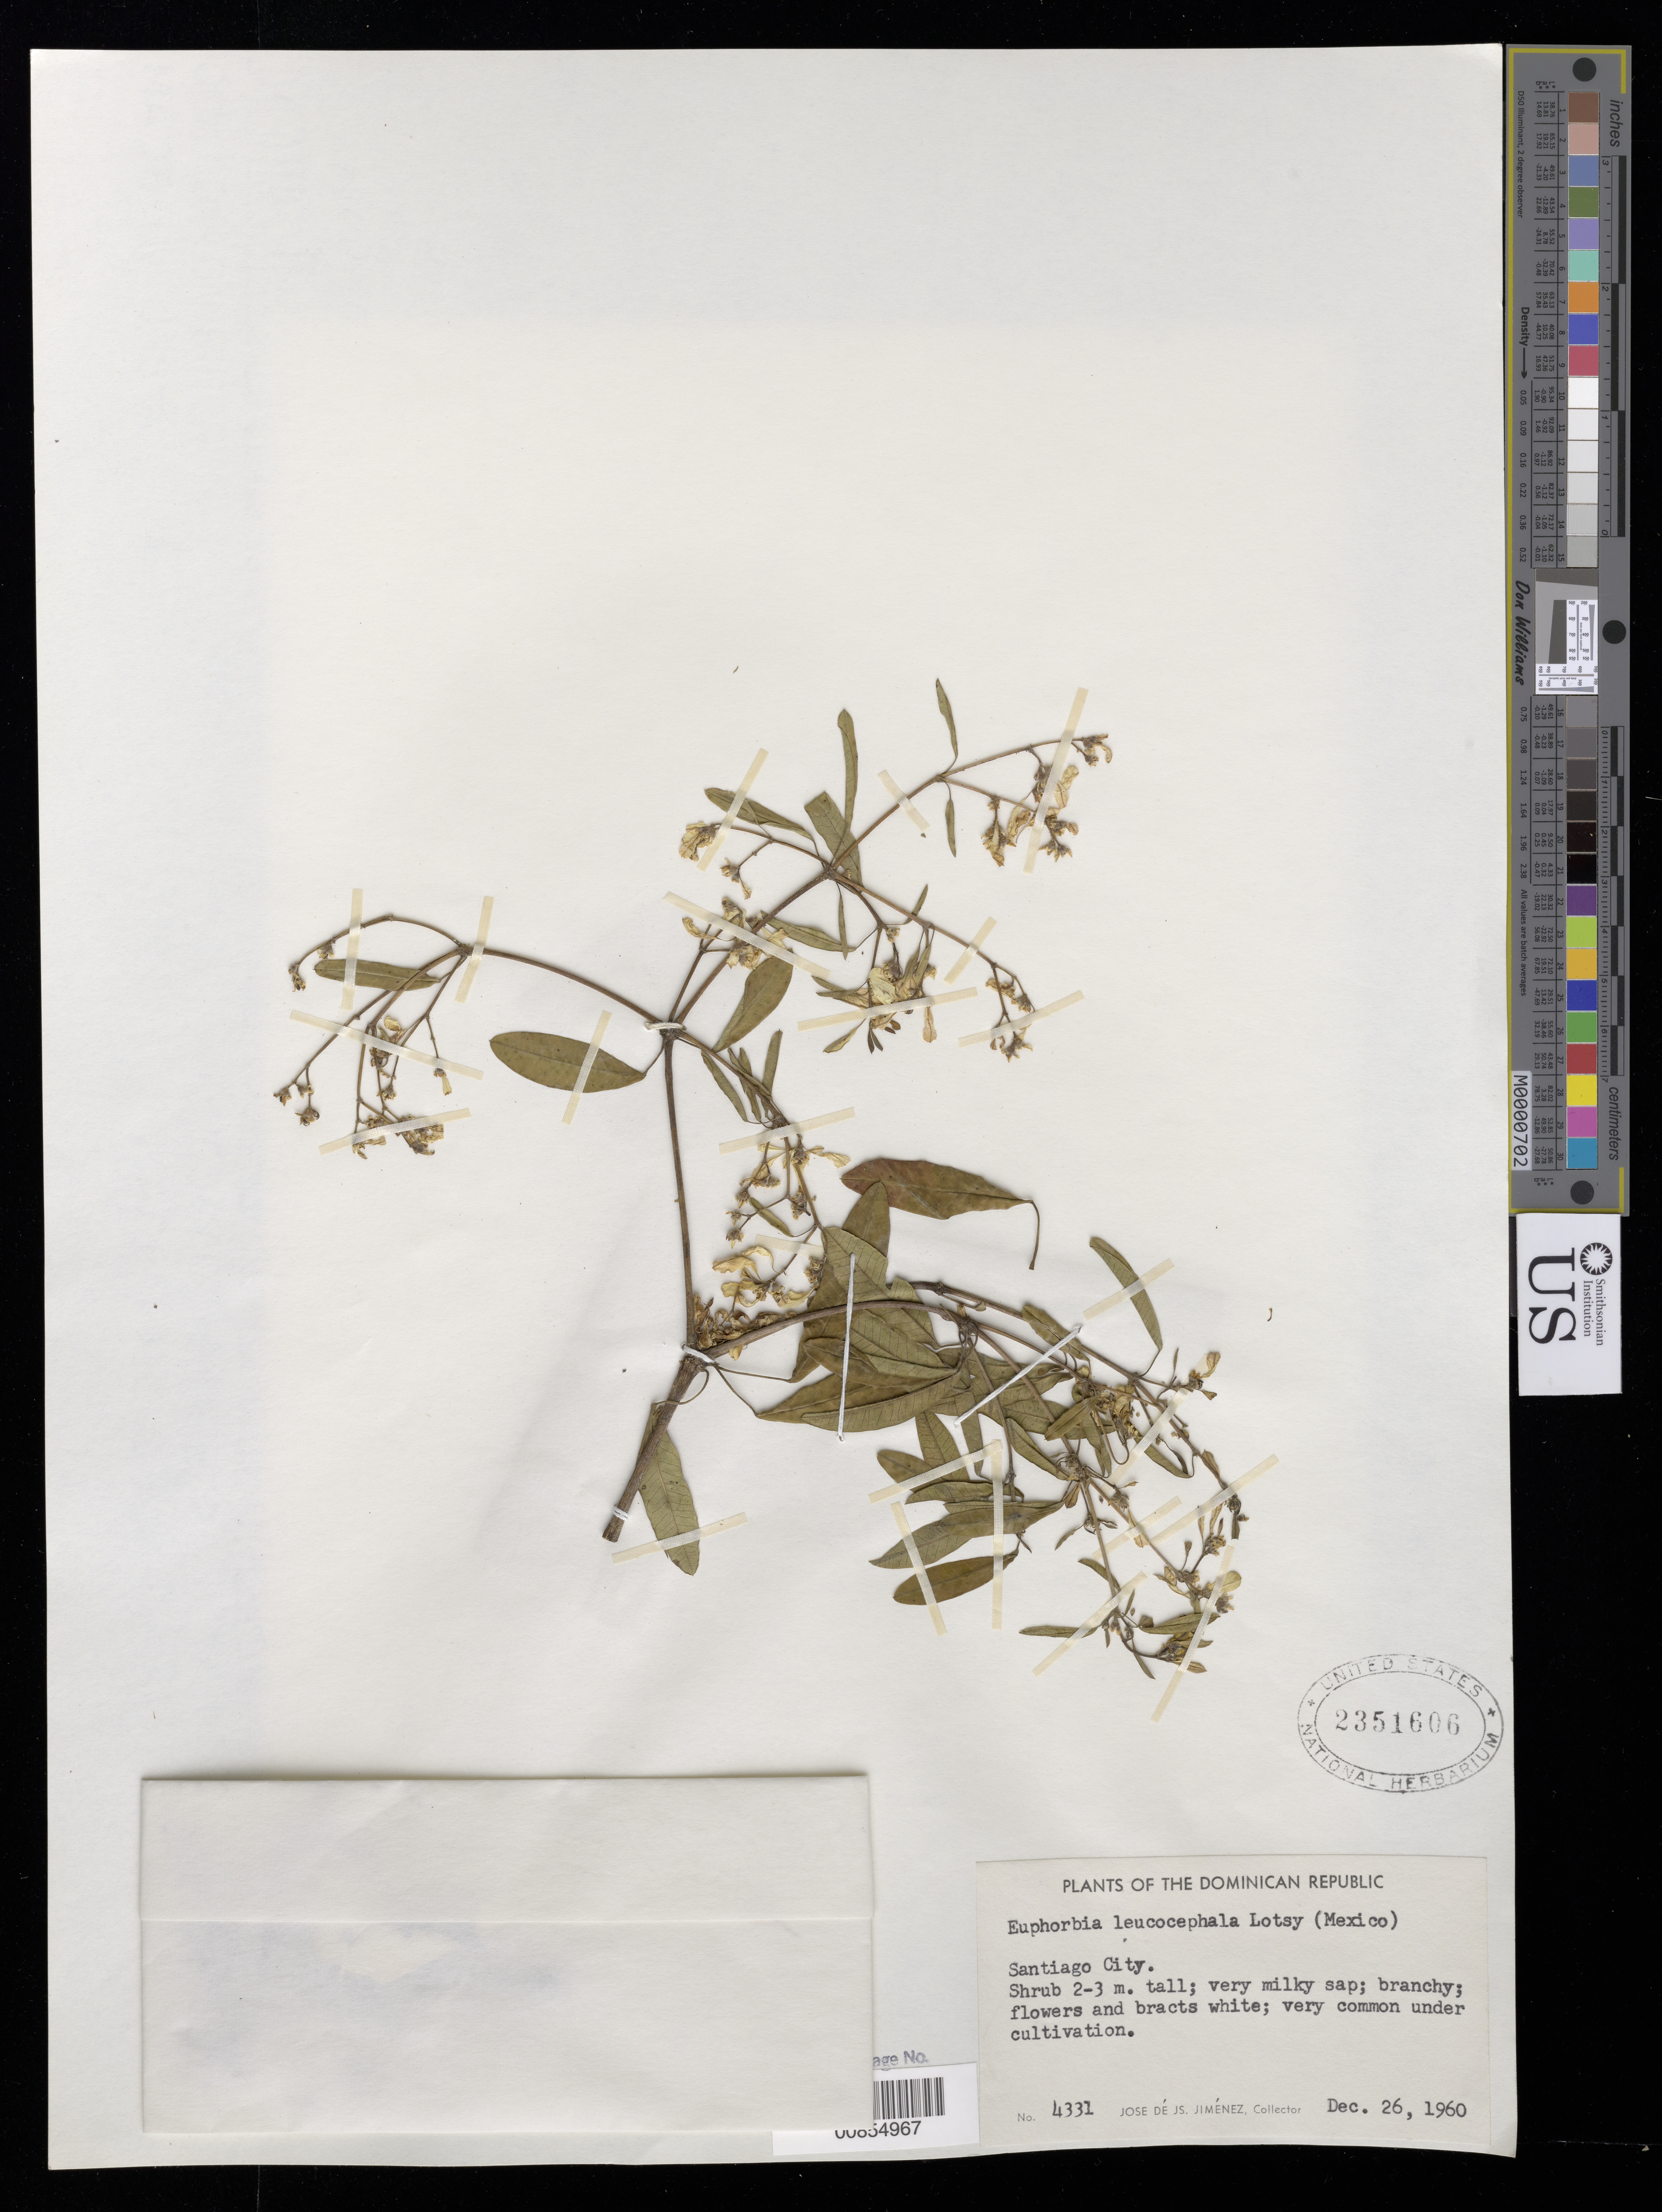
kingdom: Plantae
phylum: Tracheophyta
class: Magnoliopsida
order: Malpighiales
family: Euphorbiaceae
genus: Euphorbia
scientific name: Euphorbia leucocephala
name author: Lotsy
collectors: J. J. Jiménez Almonte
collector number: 4331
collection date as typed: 26 Dec 1960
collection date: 1960-12-26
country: Dominican Republic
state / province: Santiago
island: Hispaniola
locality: Santiago City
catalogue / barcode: US 2351606